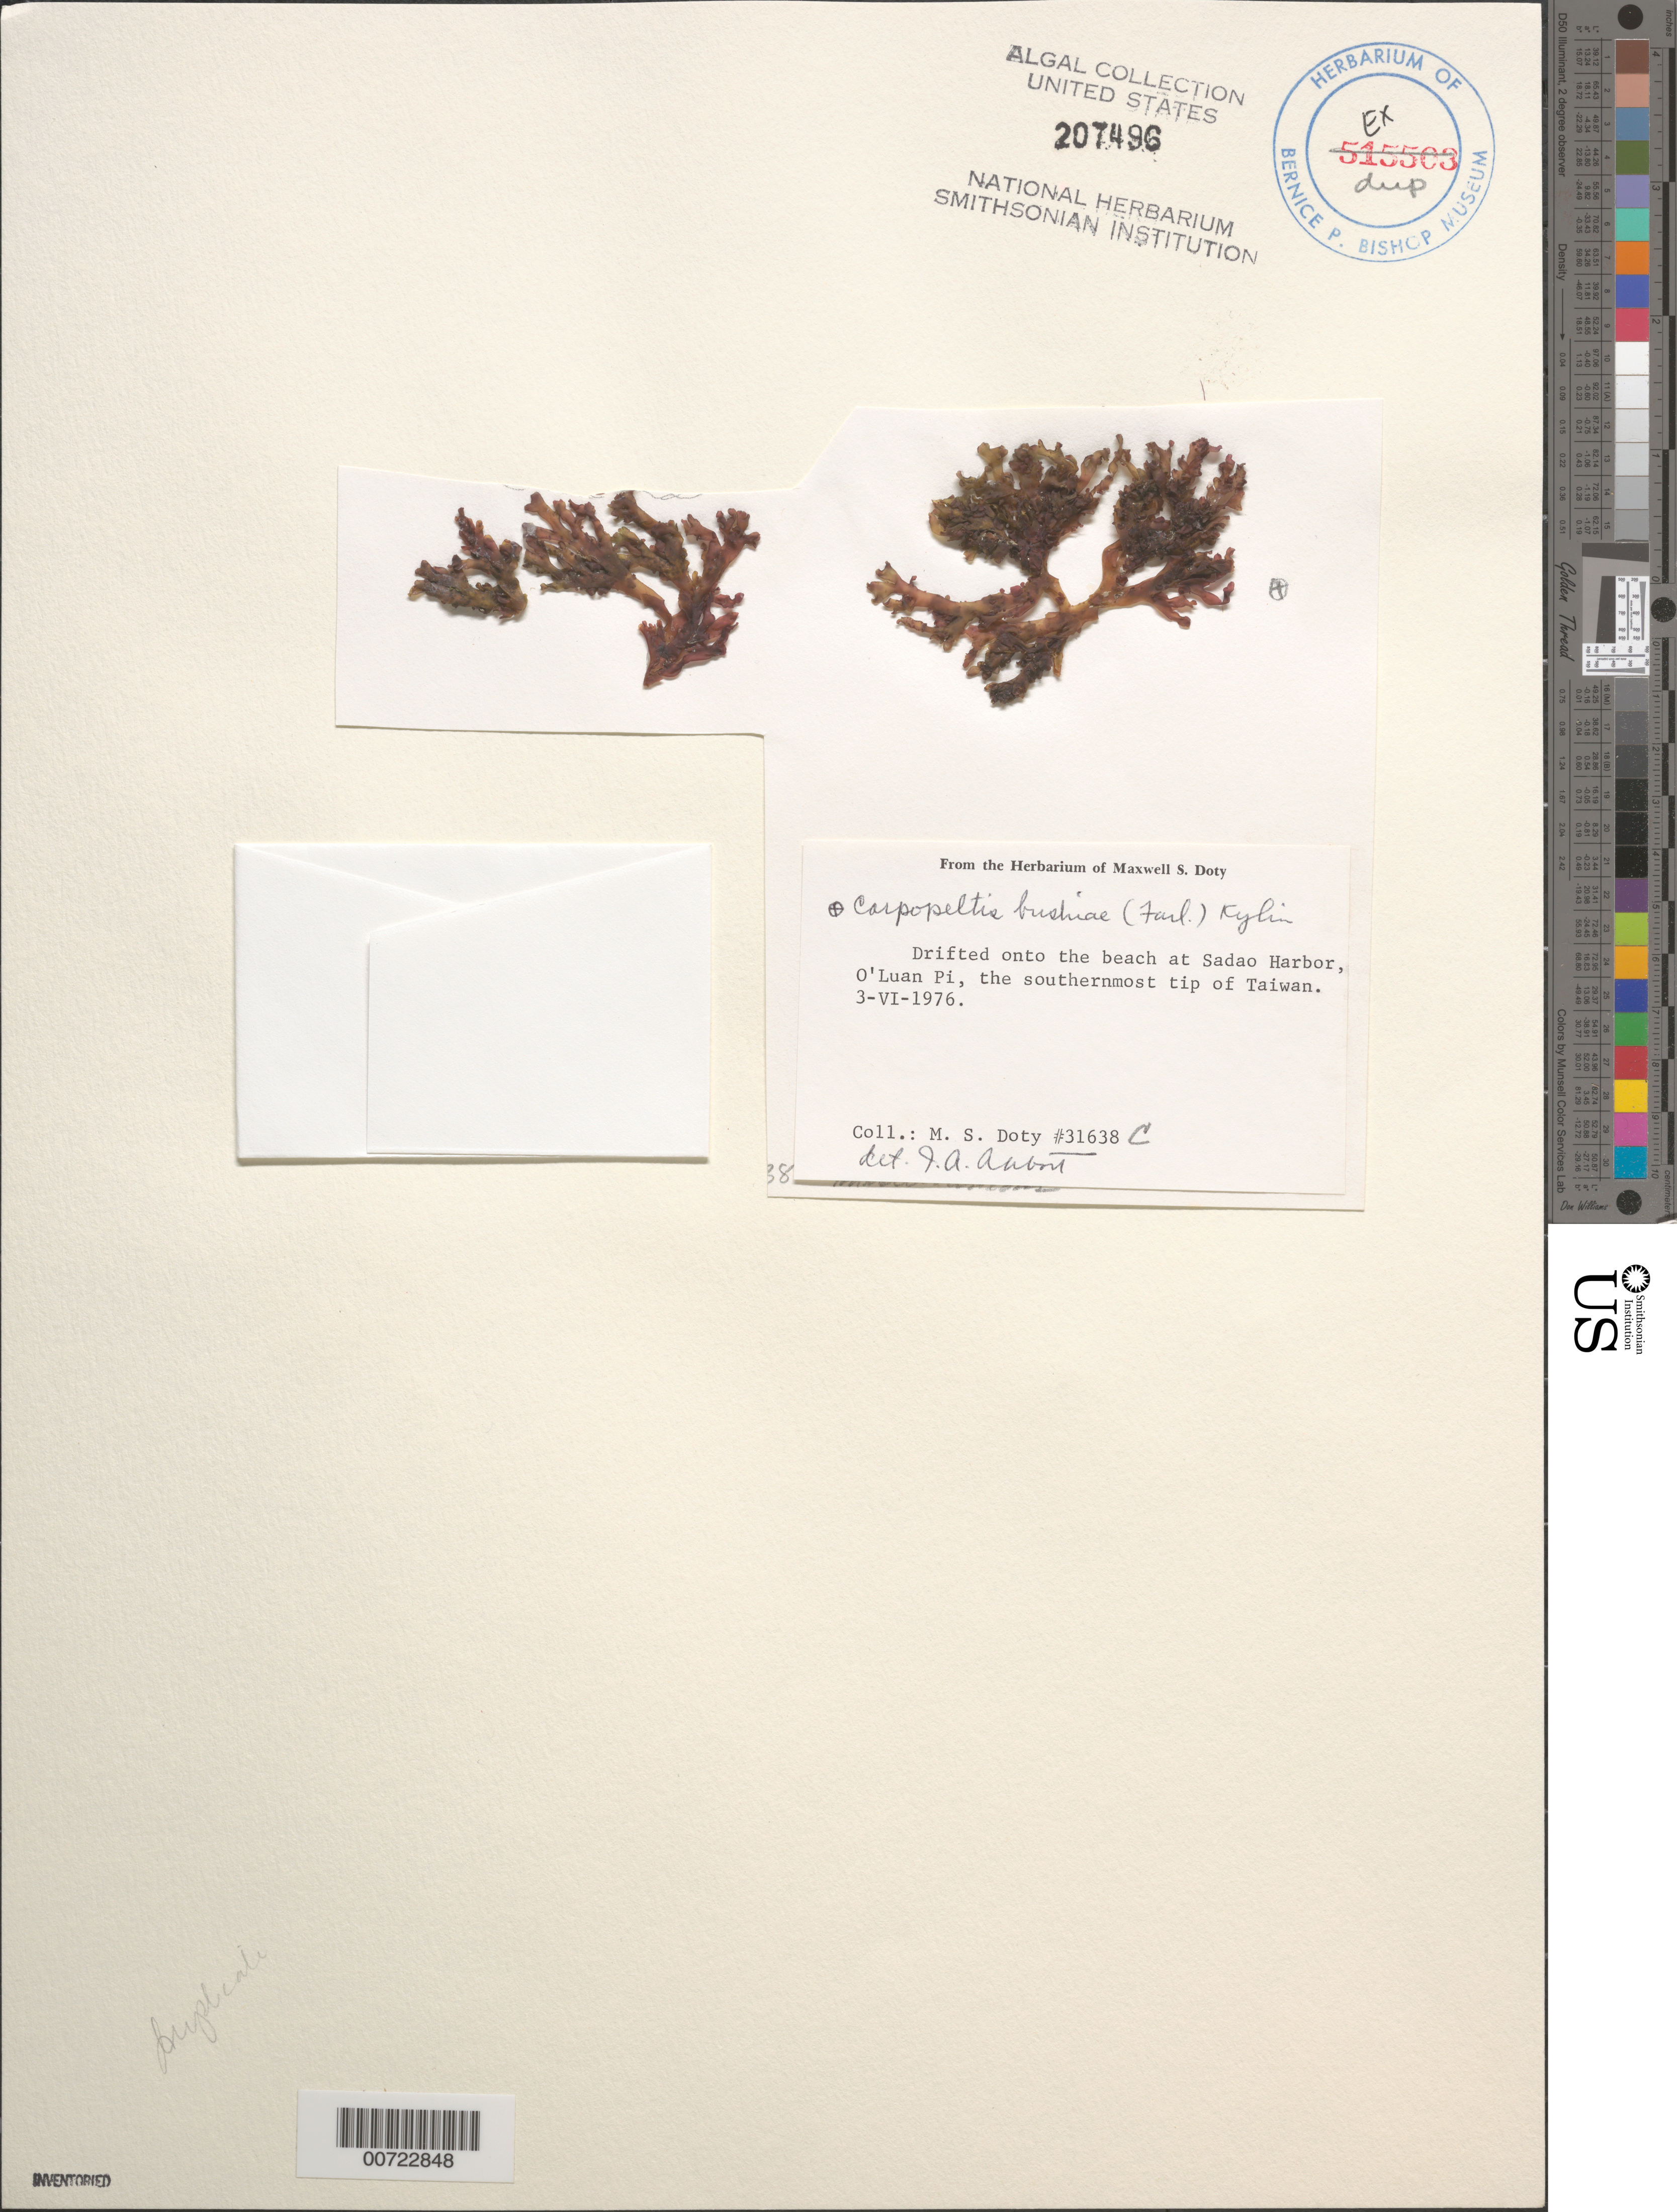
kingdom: Plantae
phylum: Rhodophyta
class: Florideophyceae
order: Halymeniales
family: Halymeniaceae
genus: Carpopeltis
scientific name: Carpopeltis bushiae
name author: (Farl.) Kylin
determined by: Abbott, Isabella A.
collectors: M. S. Doty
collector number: MSD 31638C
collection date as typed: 03 Jun 1976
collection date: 1976-06-03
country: Taiwan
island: Taiwan [Formosa]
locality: Sadao Harbor, O'Luan Pi, southernmost part of Taiwan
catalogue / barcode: US 207496